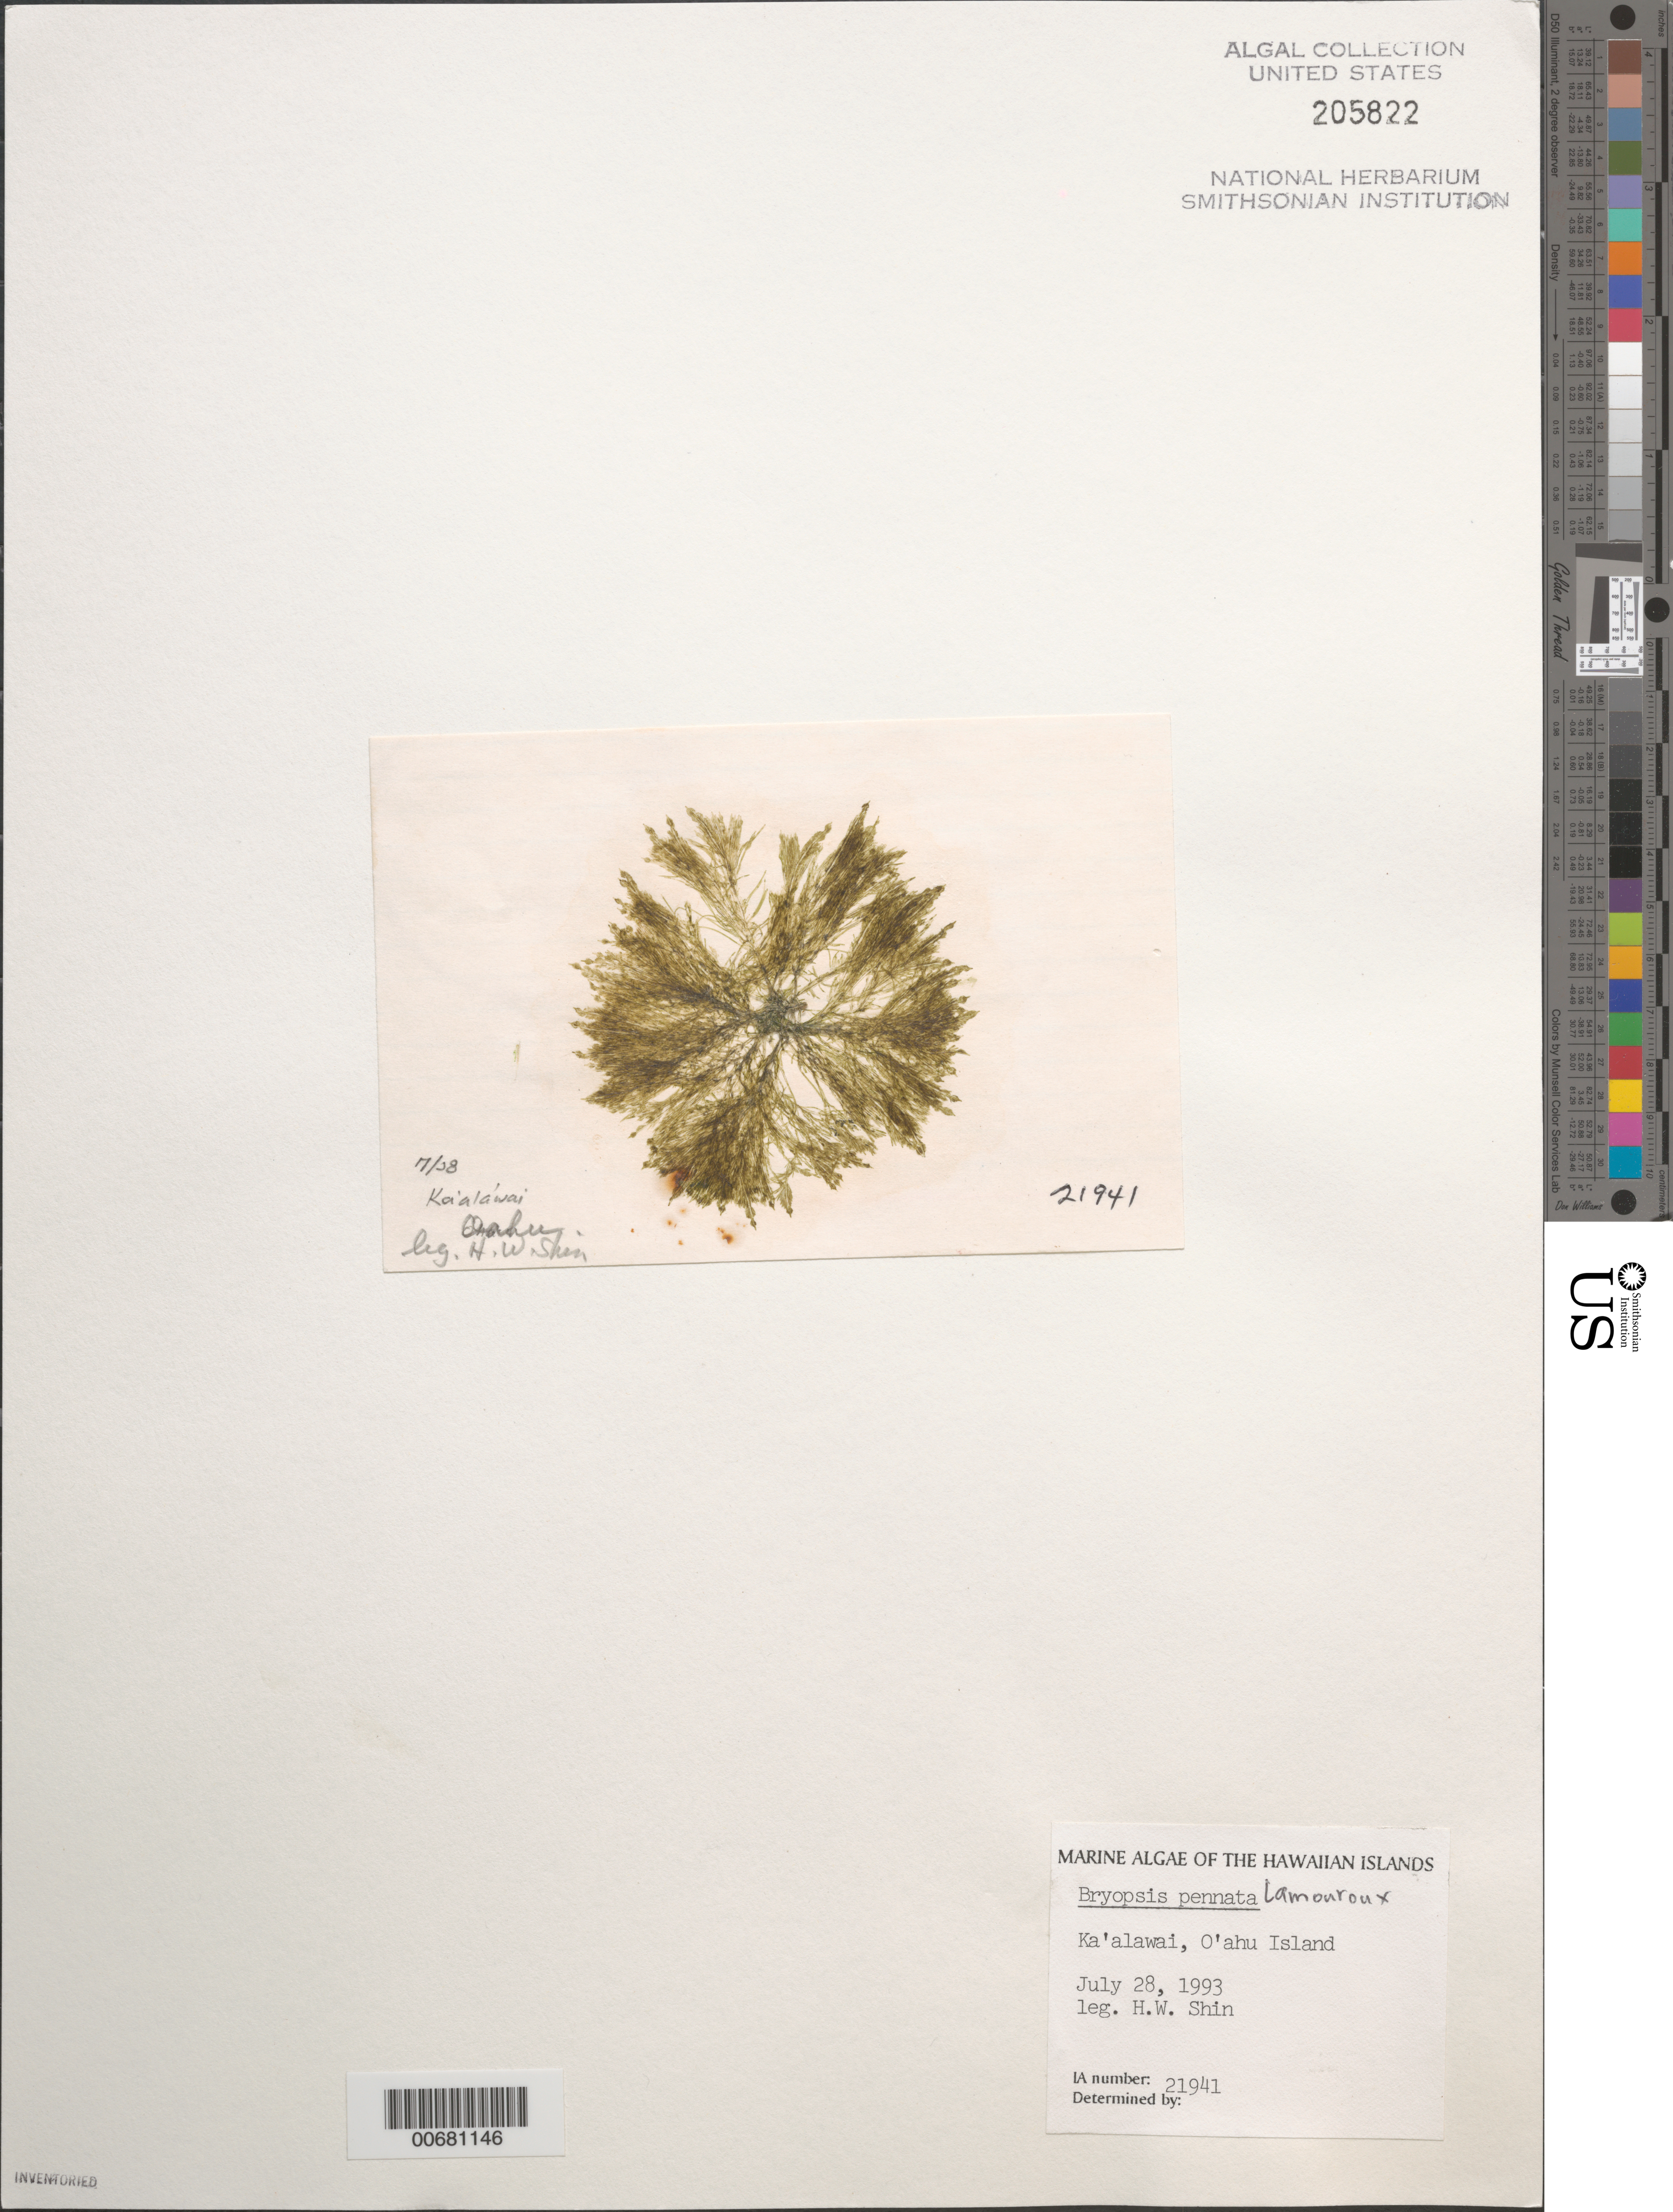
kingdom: Plantae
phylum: Chlorophyta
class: Ulvophyceae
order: Bryopsidales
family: Bryopsidaceae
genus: Bryopsis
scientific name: Bryopsis pennata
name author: J.V.Lamouroux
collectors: H. Shin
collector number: IAA 21941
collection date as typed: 21 Jul 1993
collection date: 1993-07-28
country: United States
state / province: Hawaii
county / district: Honolulu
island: Oahu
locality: Ka'alawai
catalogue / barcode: US 205822